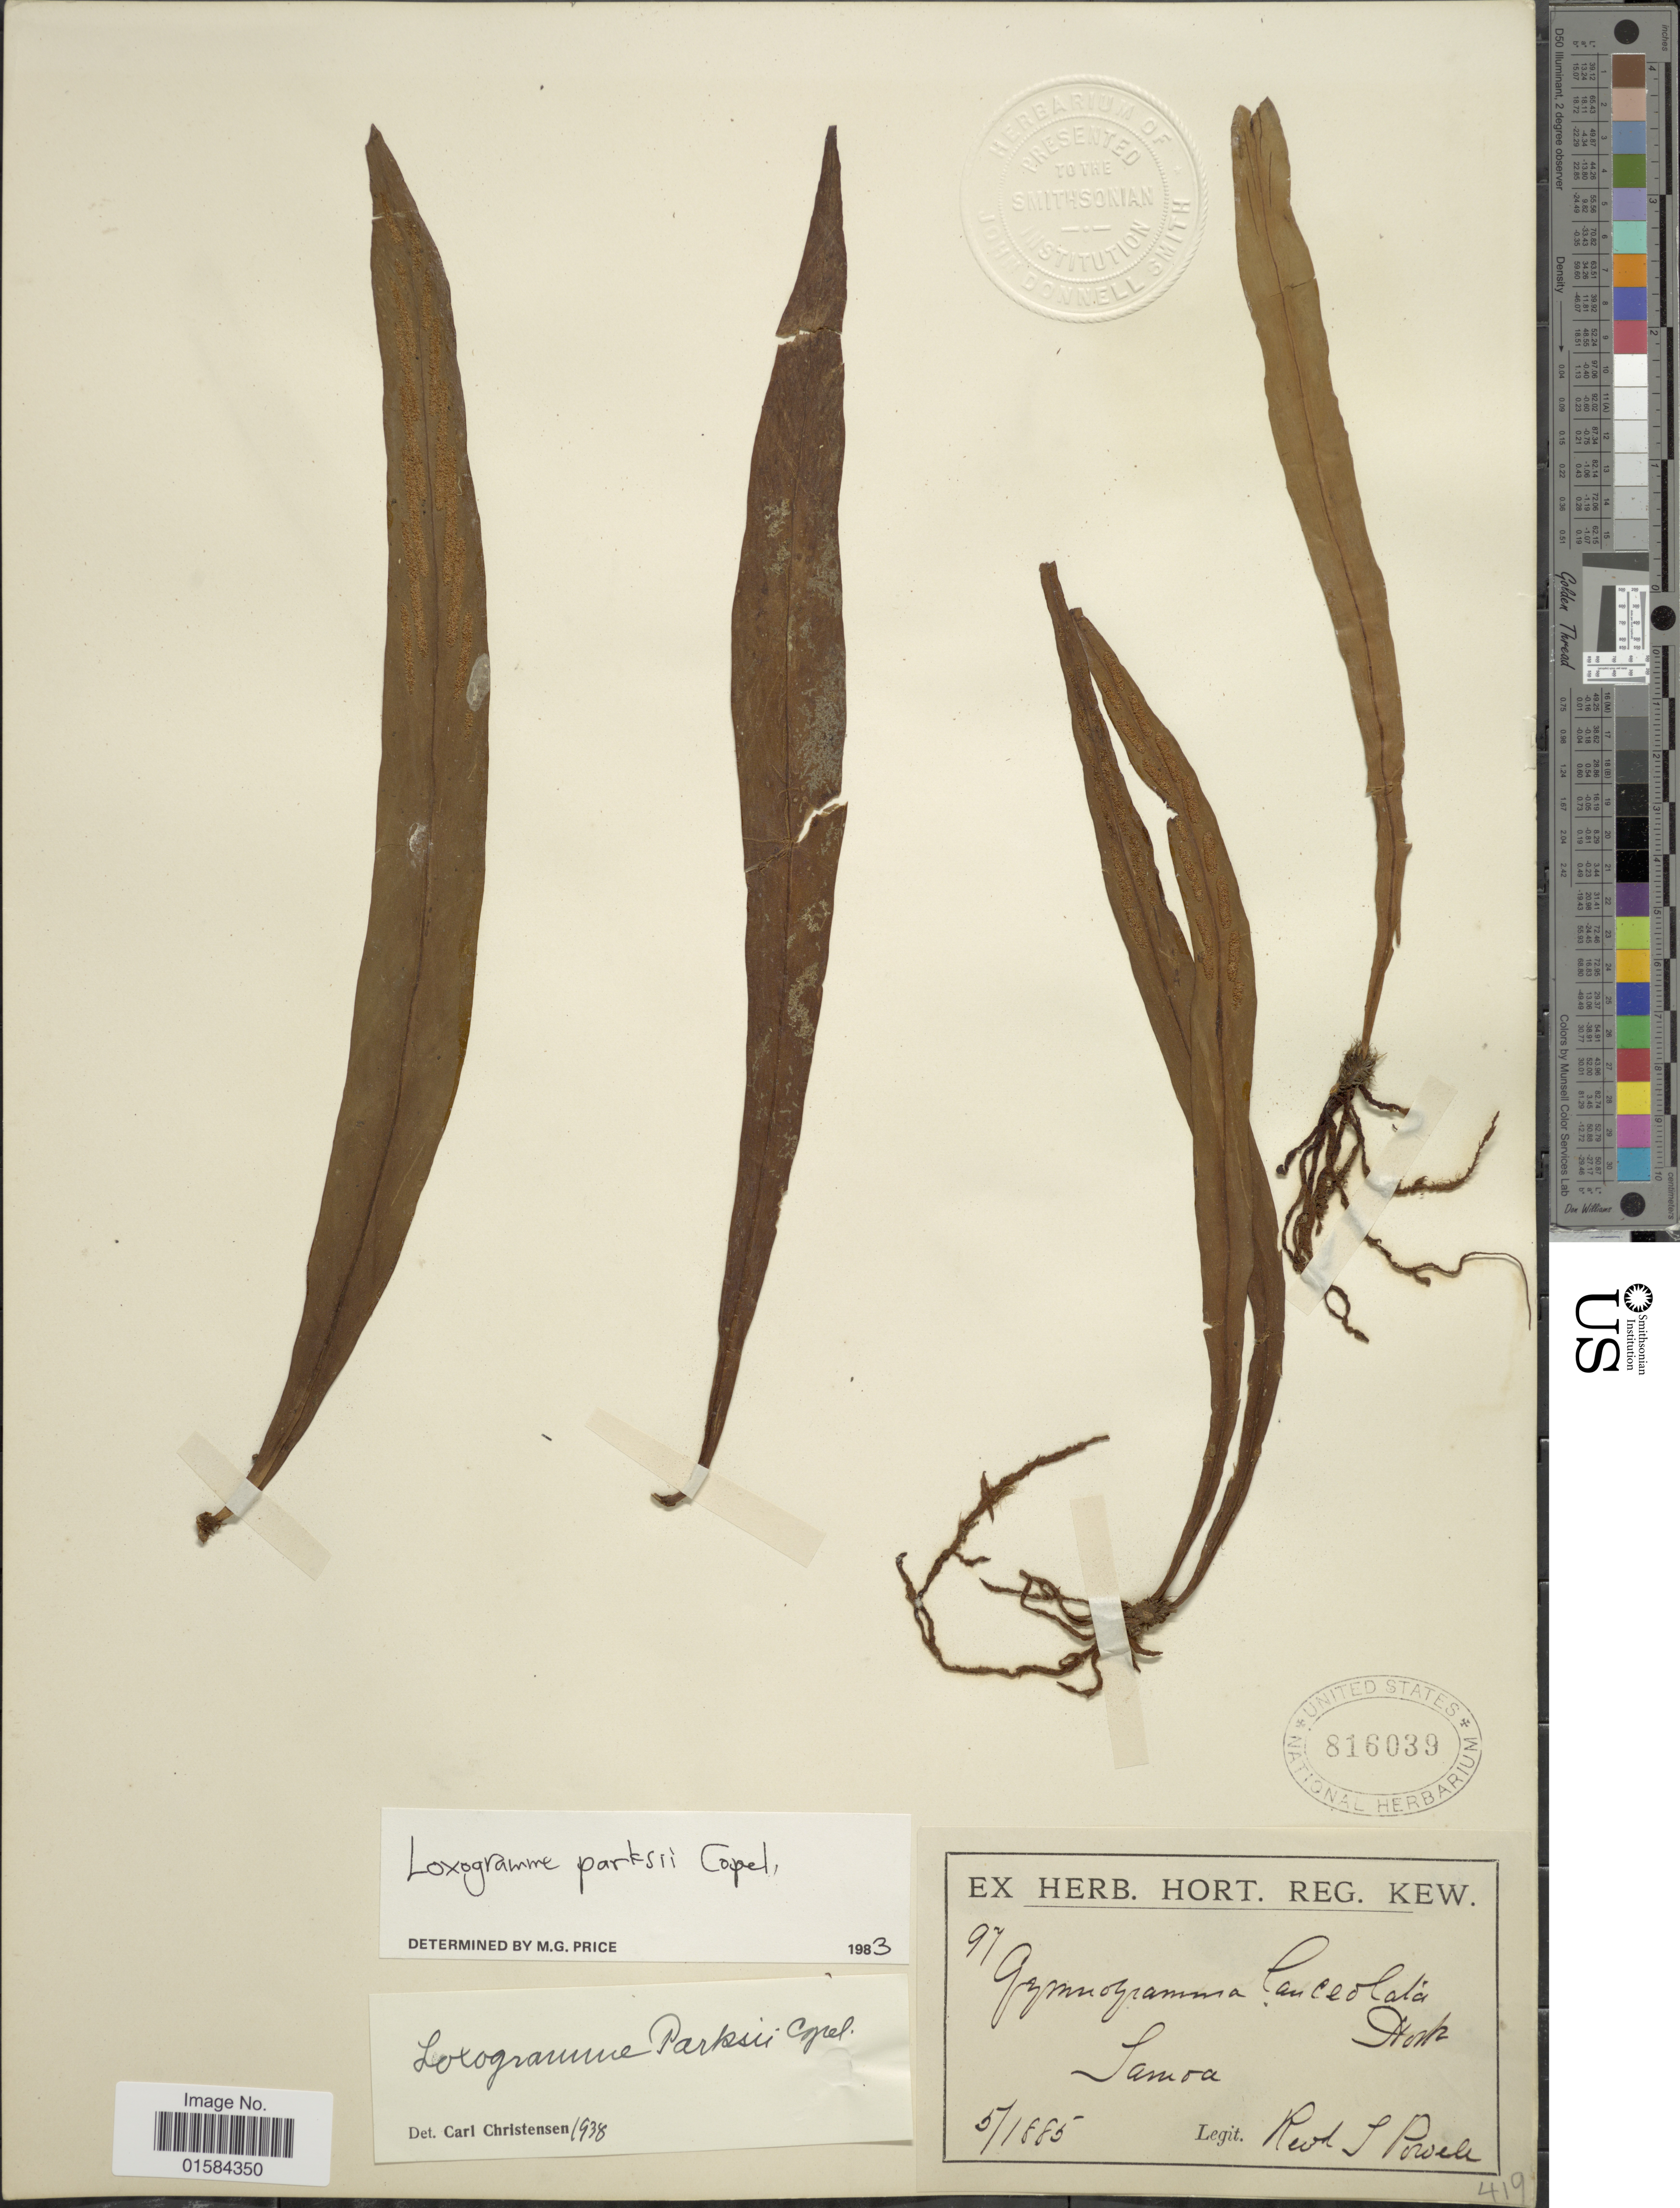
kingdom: Plantae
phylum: Tracheophyta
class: Polypodiopsida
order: Polypodiales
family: Polypodiaceae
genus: Loxogramme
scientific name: Loxogramme parksii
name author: Copel.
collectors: S. Powell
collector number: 97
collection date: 1885-05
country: Samoa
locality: Samoa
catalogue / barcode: US 816039